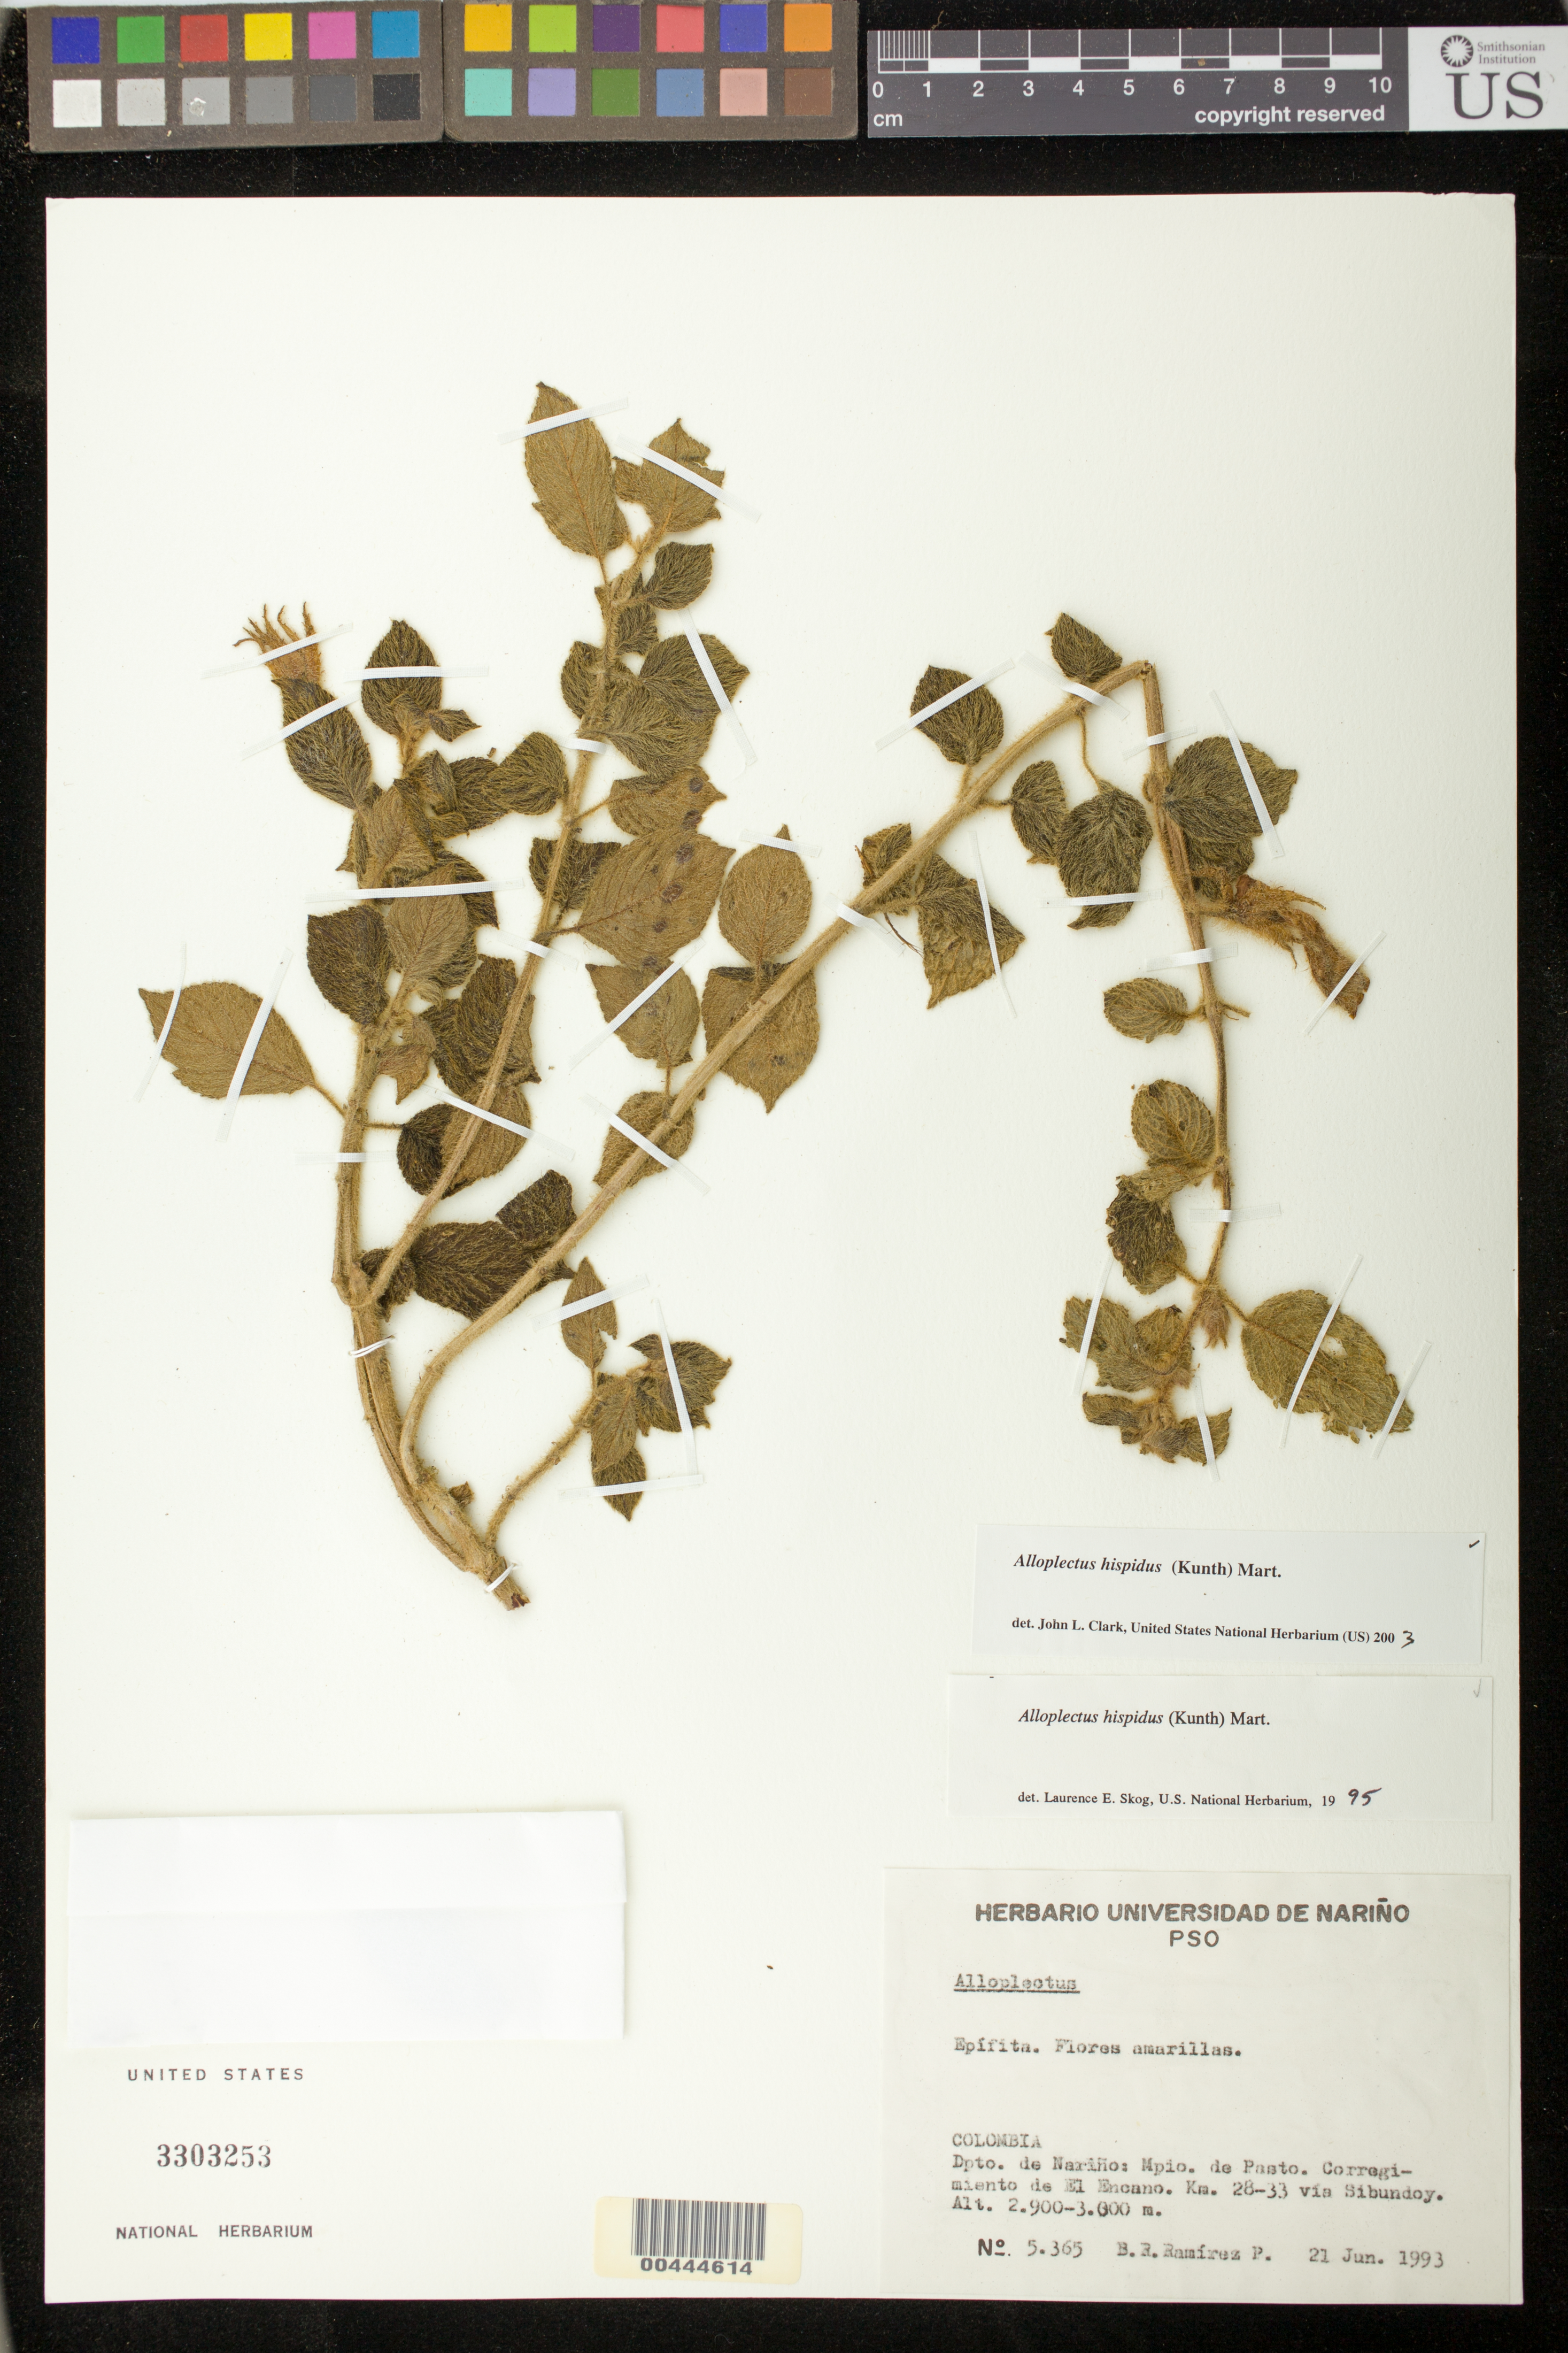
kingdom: Plantae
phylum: Tracheophyta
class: Magnoliopsida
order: Lamiales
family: Gesneriaceae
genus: Alloplectus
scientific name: Alloplectus hispidus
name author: (Kunth) Mart.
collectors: B. R. Ramirez P.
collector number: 5365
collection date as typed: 21 Jun 1993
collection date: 1993-06-21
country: Colombia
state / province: Nariño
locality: Mpio. Pasto, Correg. El Encano, km 28-33 via Sibundoy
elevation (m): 2900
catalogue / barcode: US 3303253